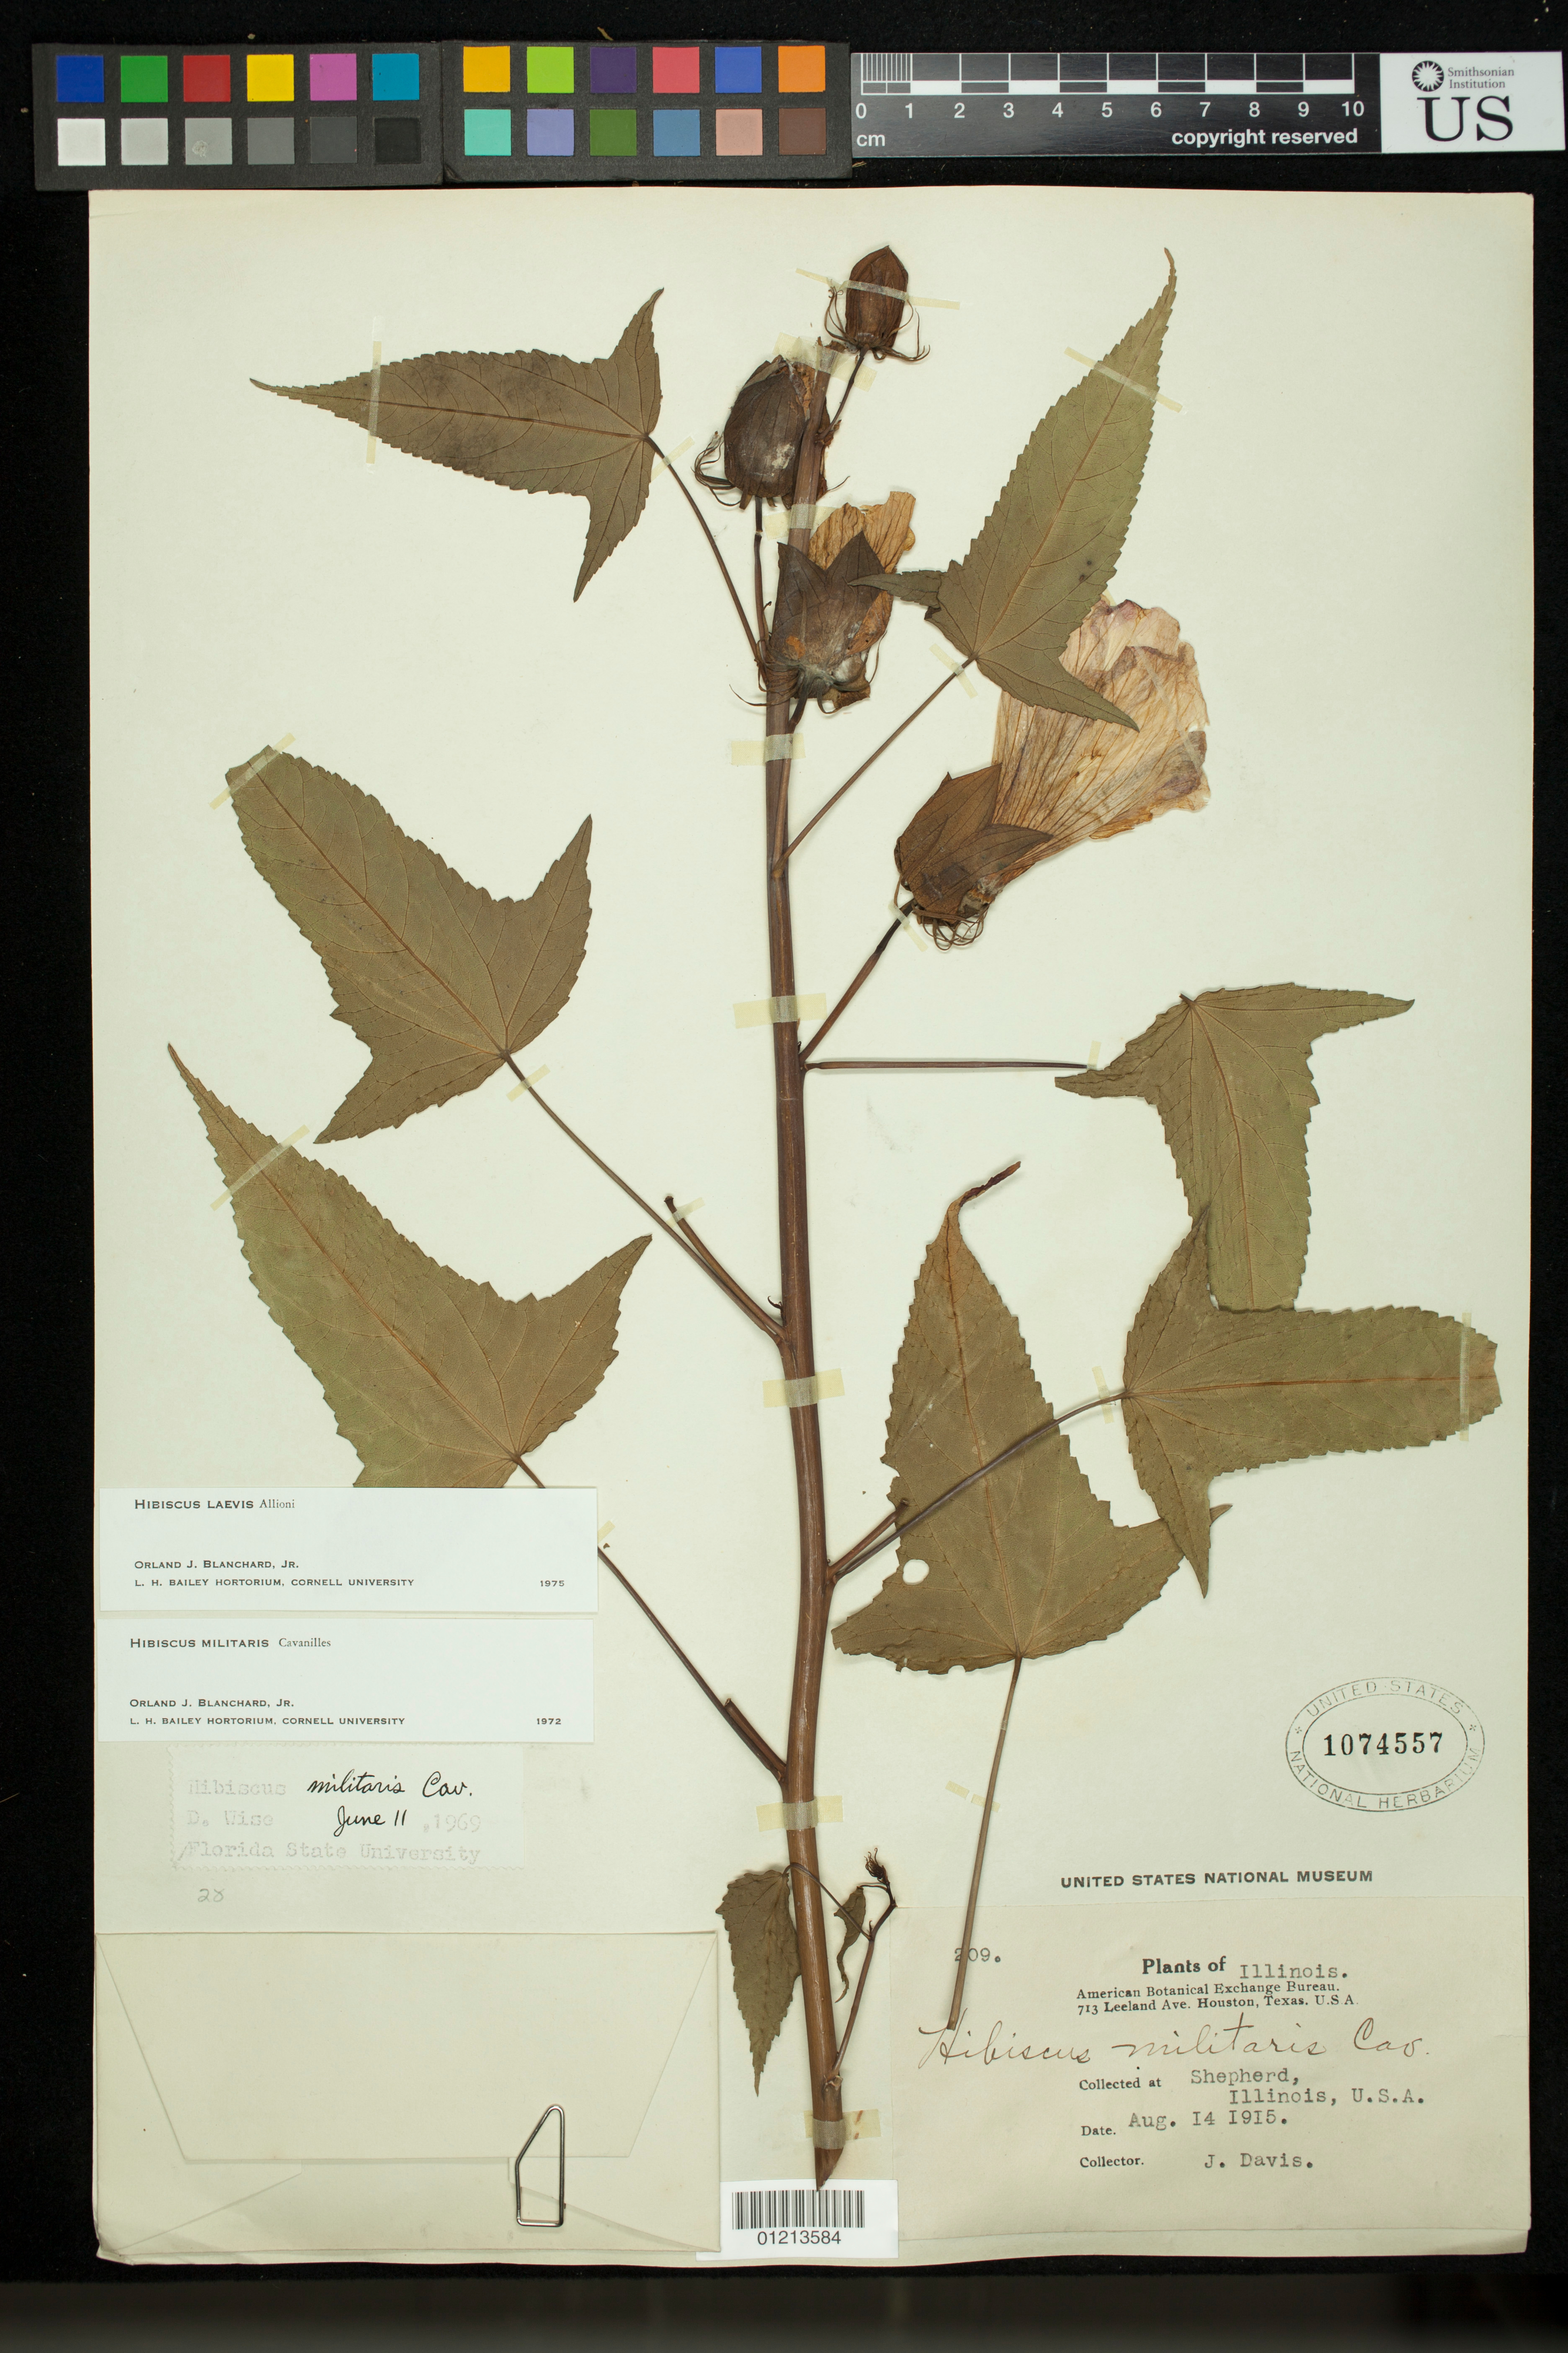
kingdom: Plantae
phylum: Tracheophyta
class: Magnoliopsida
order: Malvales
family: Malvaceae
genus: Hibiscus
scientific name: Hibiscus laevis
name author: All.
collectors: J. Davis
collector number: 209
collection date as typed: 14 Aug 1915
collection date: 1915-08-14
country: United States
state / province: Illinois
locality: Shepherd, Illinois.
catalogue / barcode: US 1074557